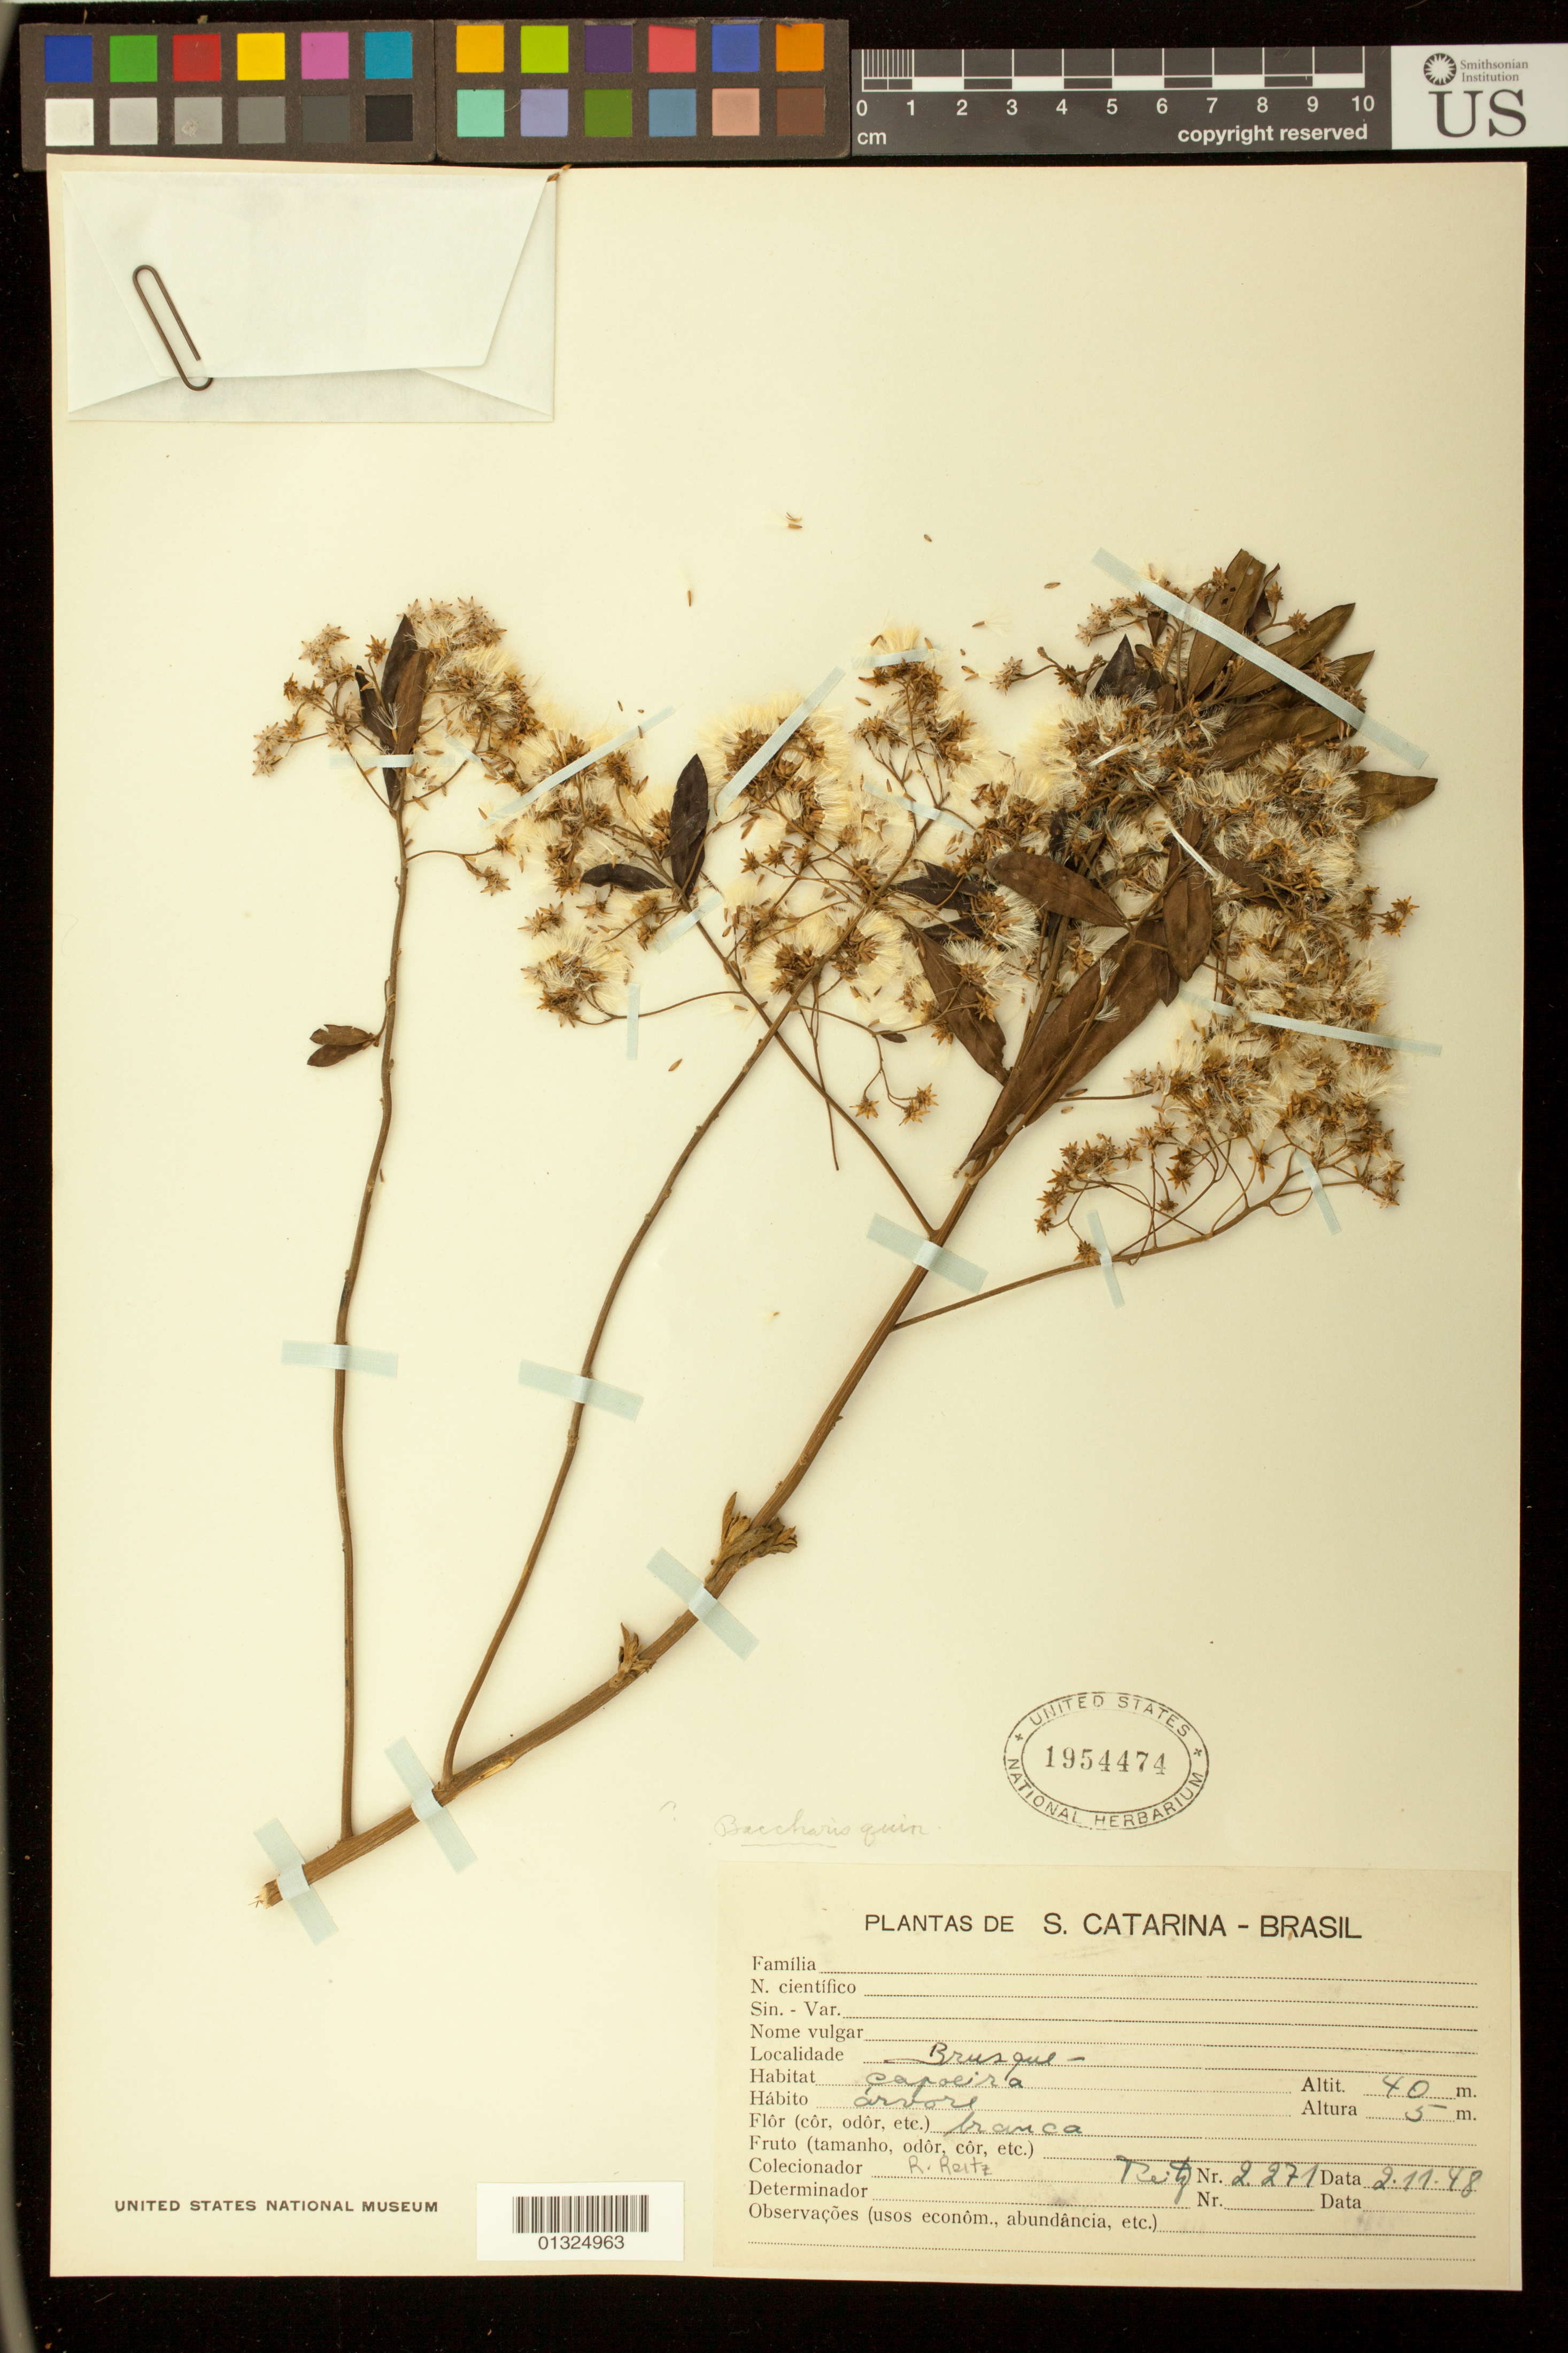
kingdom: Plantae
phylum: Tracheophyta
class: Magnoliopsida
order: Asterales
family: Asteraceae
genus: Baccharis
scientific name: Baccharis sp.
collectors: R. Reitz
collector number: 2271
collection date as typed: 11 Feb 1948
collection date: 1948-02-11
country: Brazil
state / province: Santa Catarina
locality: Brusque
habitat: Capoeira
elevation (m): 40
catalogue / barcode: US 1954474